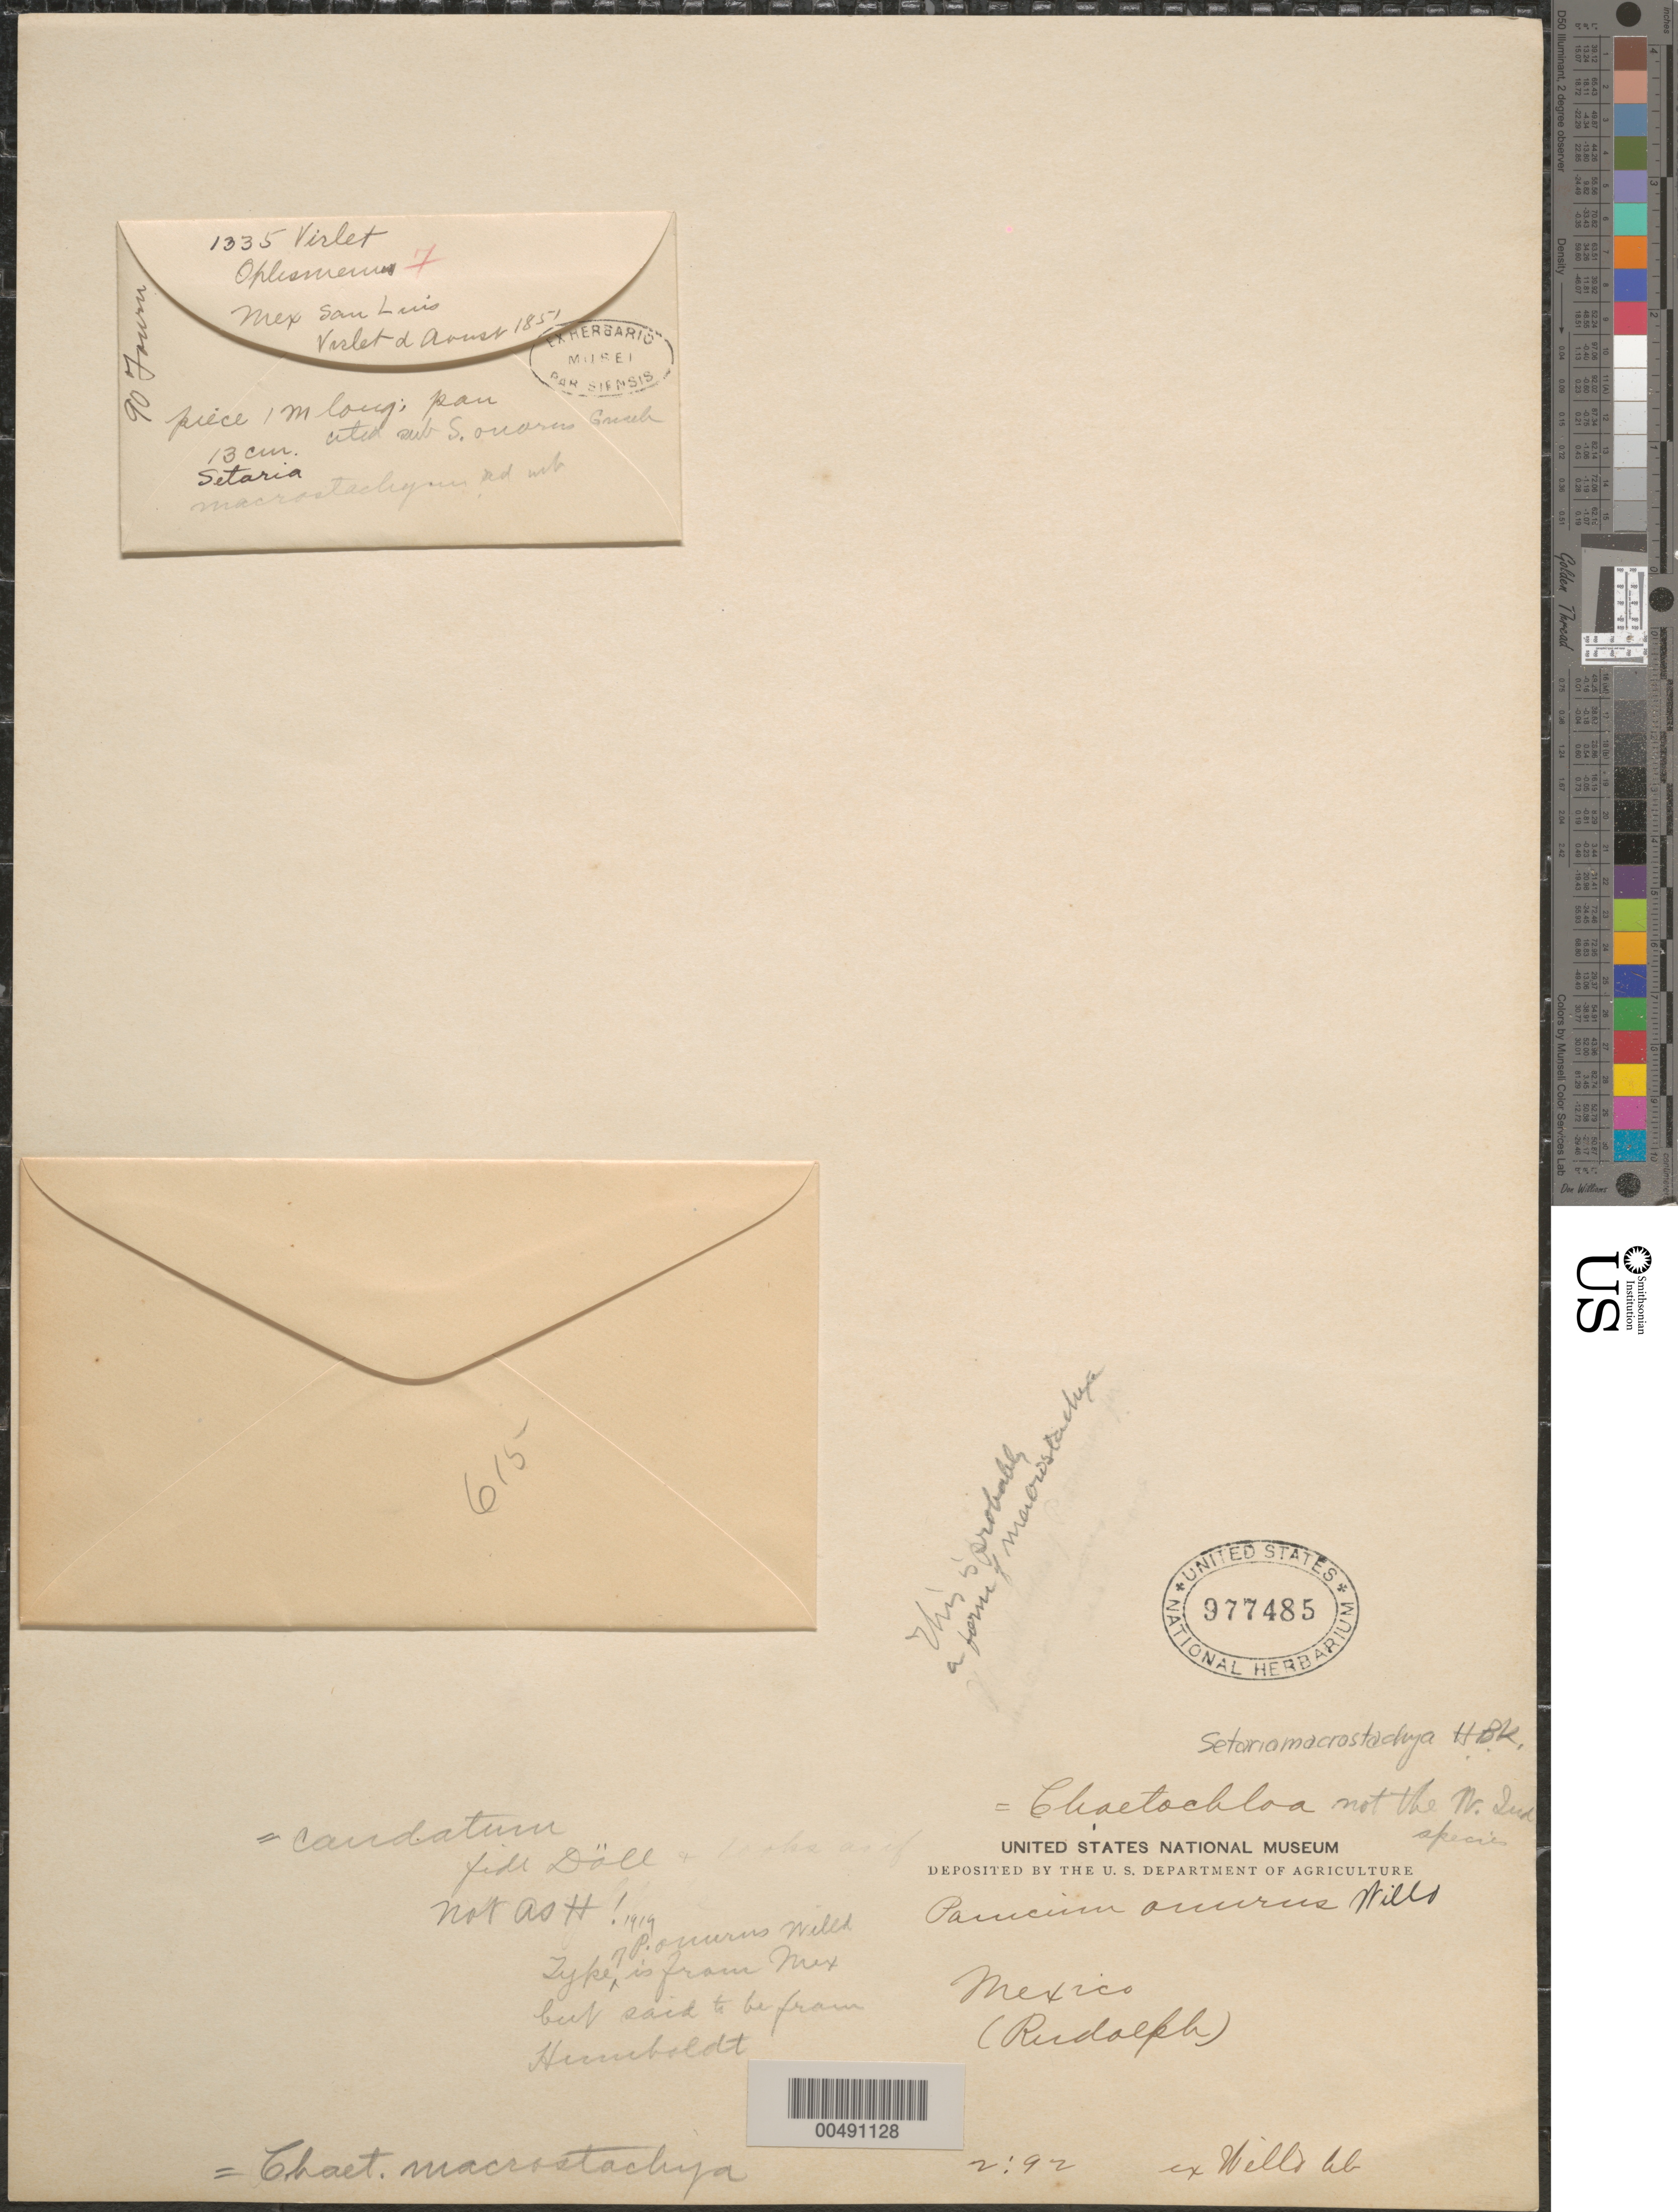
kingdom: Plantae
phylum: Tracheophyta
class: Liliopsida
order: Poales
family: Poaceae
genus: Setaria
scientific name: Setaria macrostachya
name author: Kunth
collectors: M. Virlet d'Aoust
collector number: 1335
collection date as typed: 1851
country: Mexico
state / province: San Luis Potosi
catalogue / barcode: US 977485